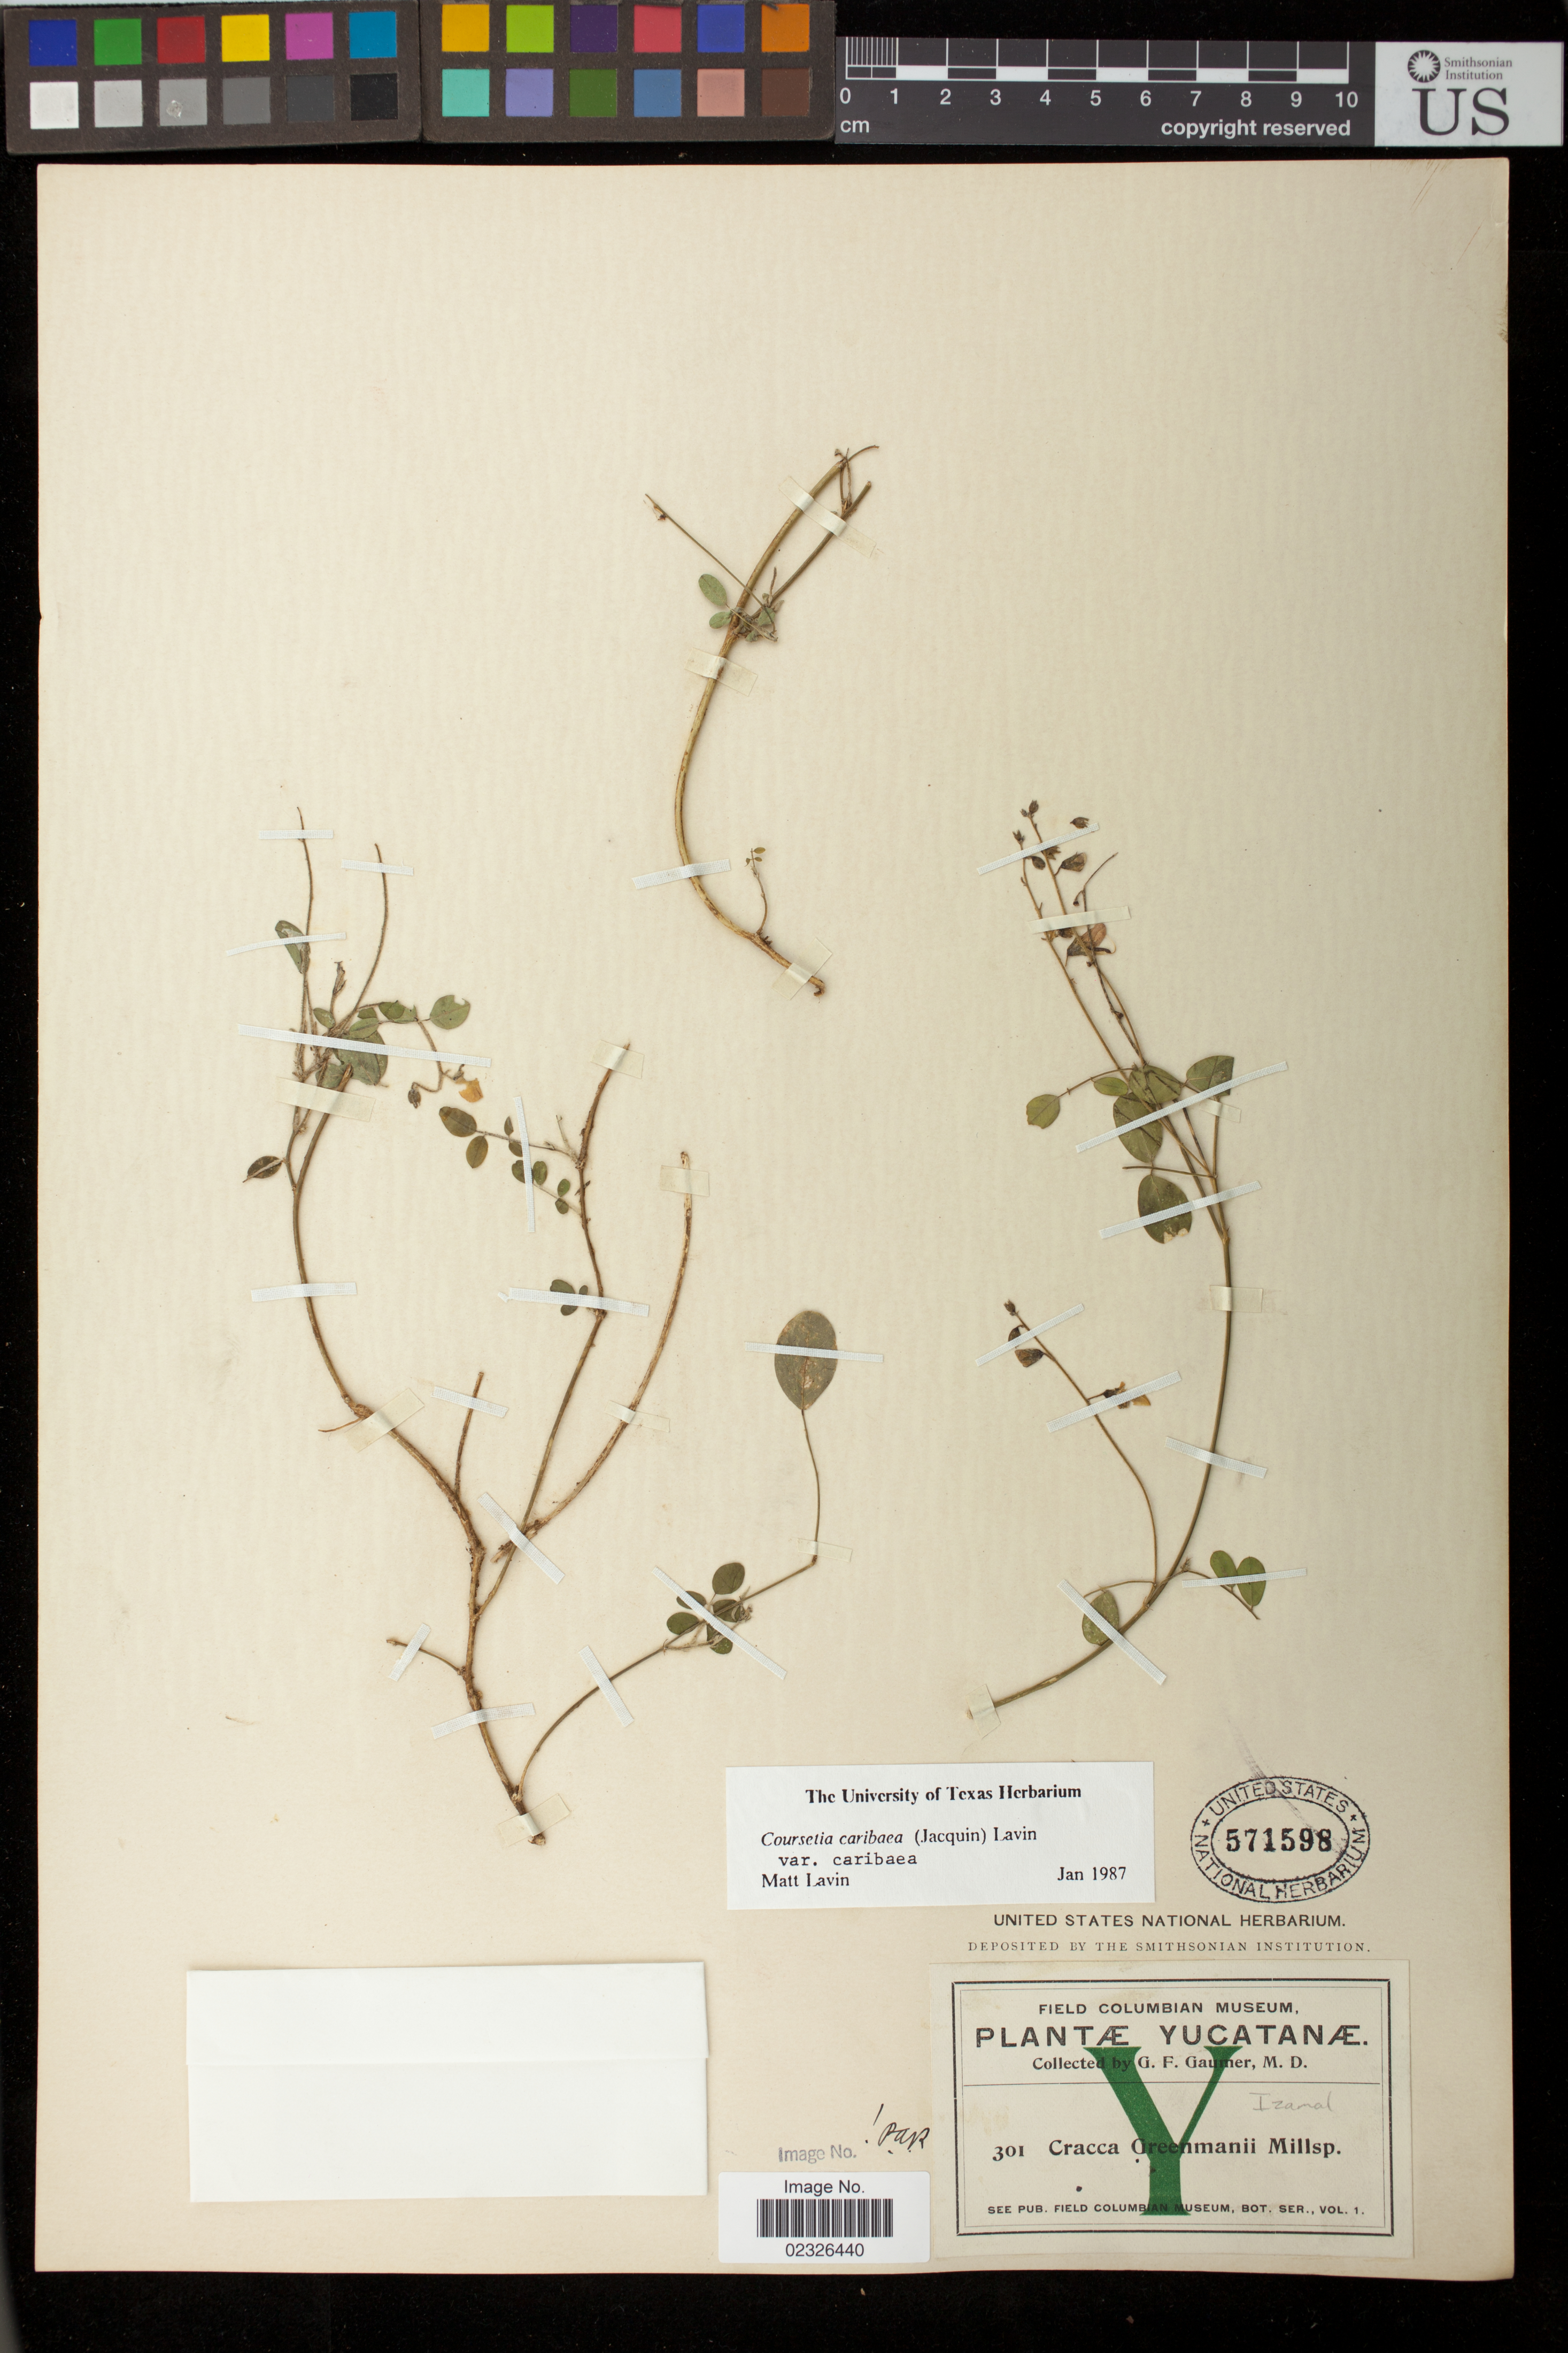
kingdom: Plantae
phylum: Tracheophyta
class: Magnoliopsida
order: Fabales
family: Fabaceae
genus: Coursetia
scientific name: Coursetia caribaea var. caribaea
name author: (Jacq.) Lavin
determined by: Lavin, M.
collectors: G. F. Gaumer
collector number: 301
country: Mexico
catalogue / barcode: US 571598